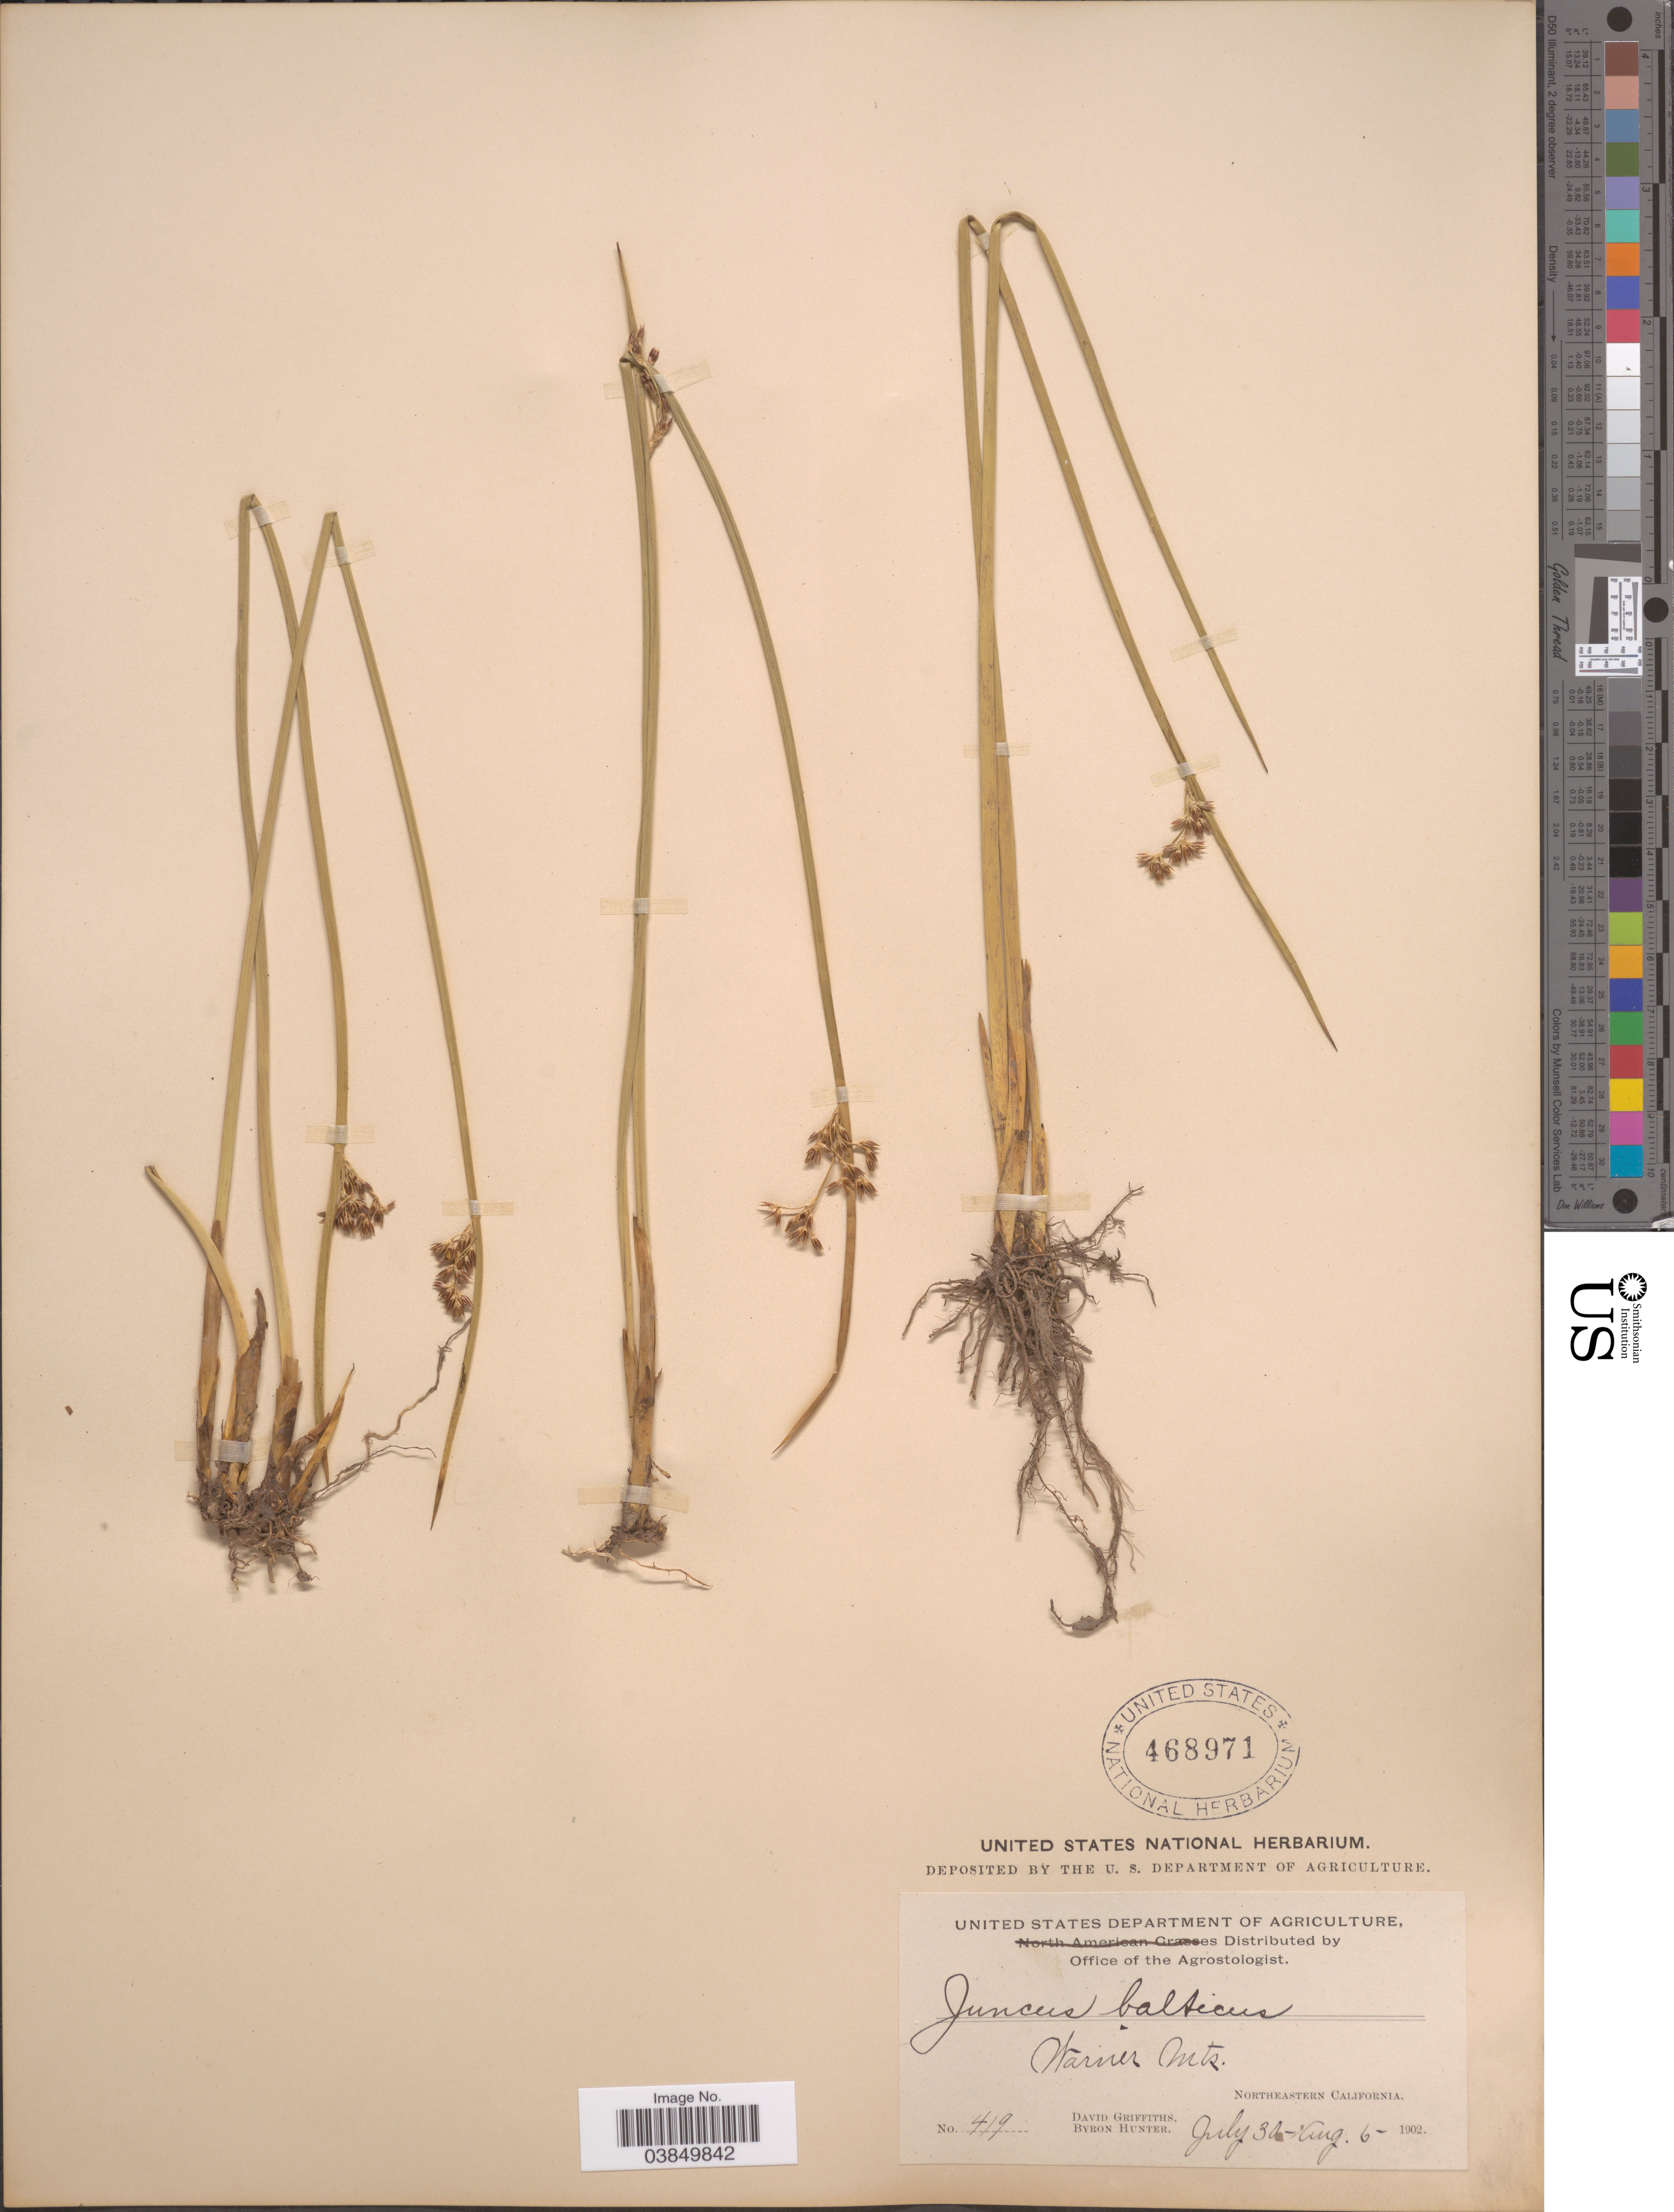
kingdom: Plantae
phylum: Tracheophyta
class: Liliopsida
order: Poales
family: Juncaceae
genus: Juncus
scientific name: Juncus balticus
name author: Willd.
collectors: D. Griffiths & B. Hunter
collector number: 419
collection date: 1902-07-30/1902-08-06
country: United States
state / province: California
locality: Warner Mts. Northeastern California.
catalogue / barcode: US 468971